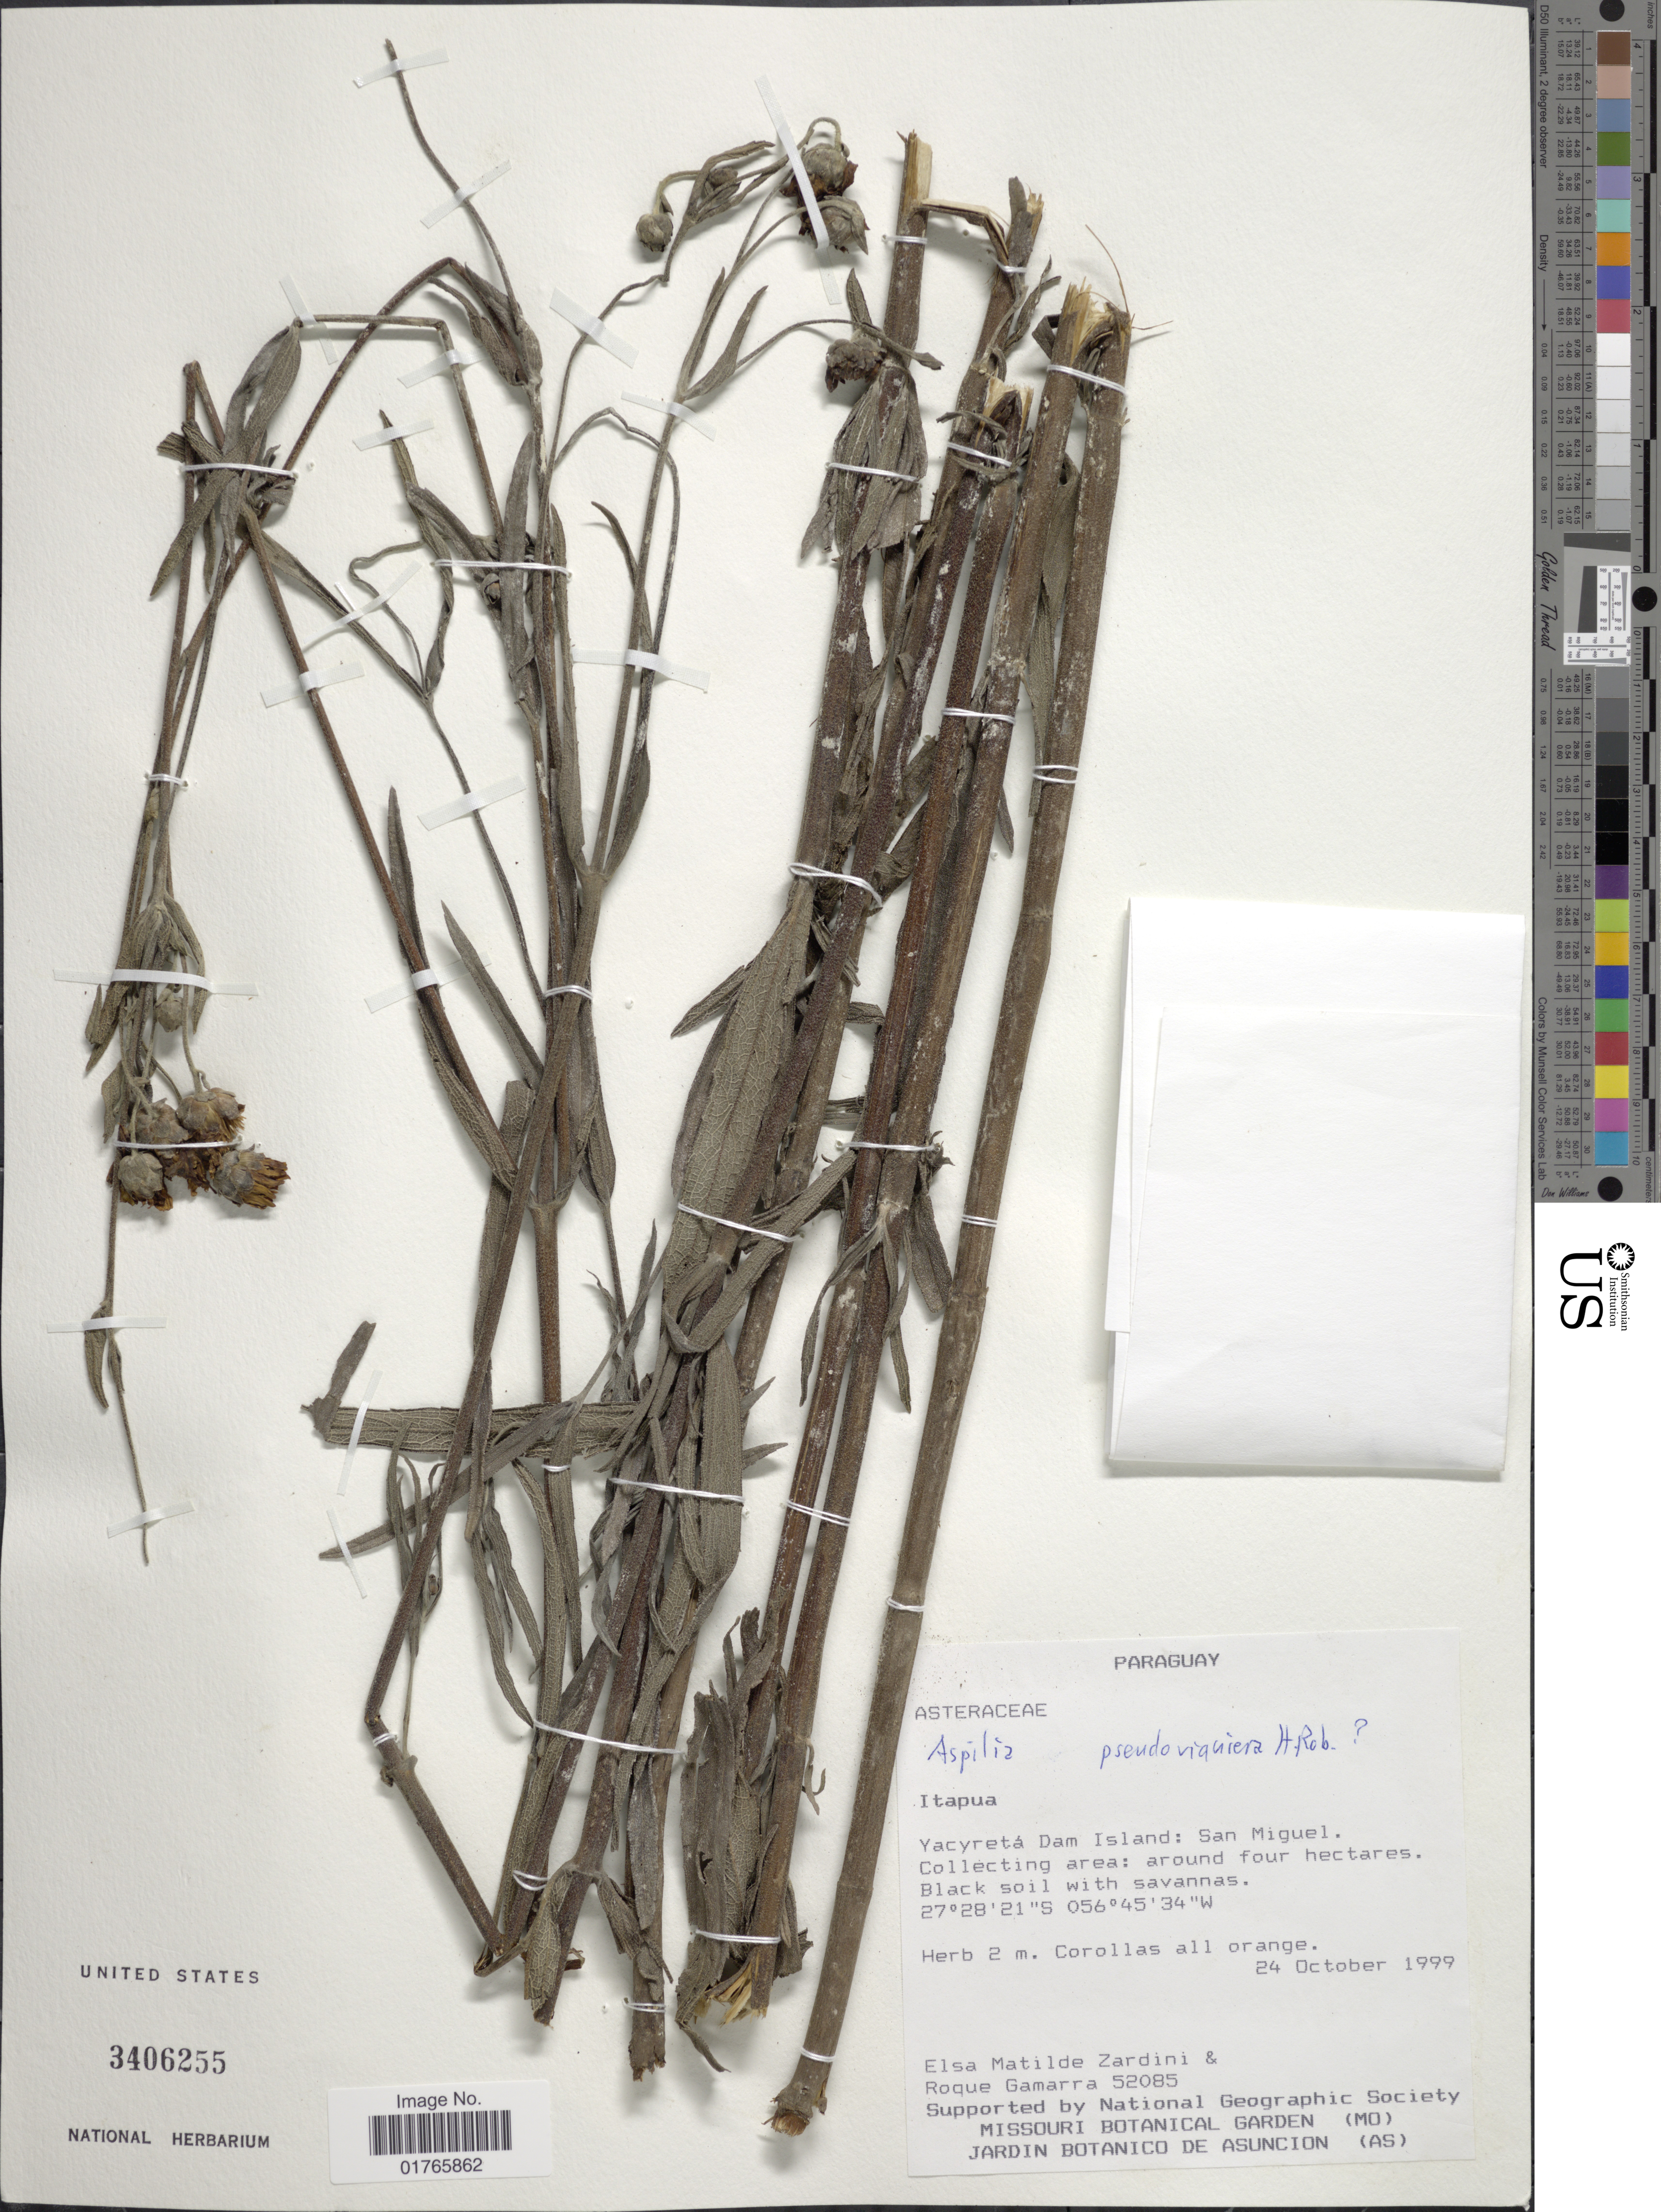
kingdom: Plantae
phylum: Tracheophyta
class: Magnoliopsida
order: Asterales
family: Asteraceae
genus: Aspilia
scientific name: Aspilia pseudoviguiera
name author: H. Rob.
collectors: E. M. Zardini & R. Gamarra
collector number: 52085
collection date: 1999-10-24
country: Paraguay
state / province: Itapua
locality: Yacyreta Dam Island, San Miguel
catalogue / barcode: US 3406255